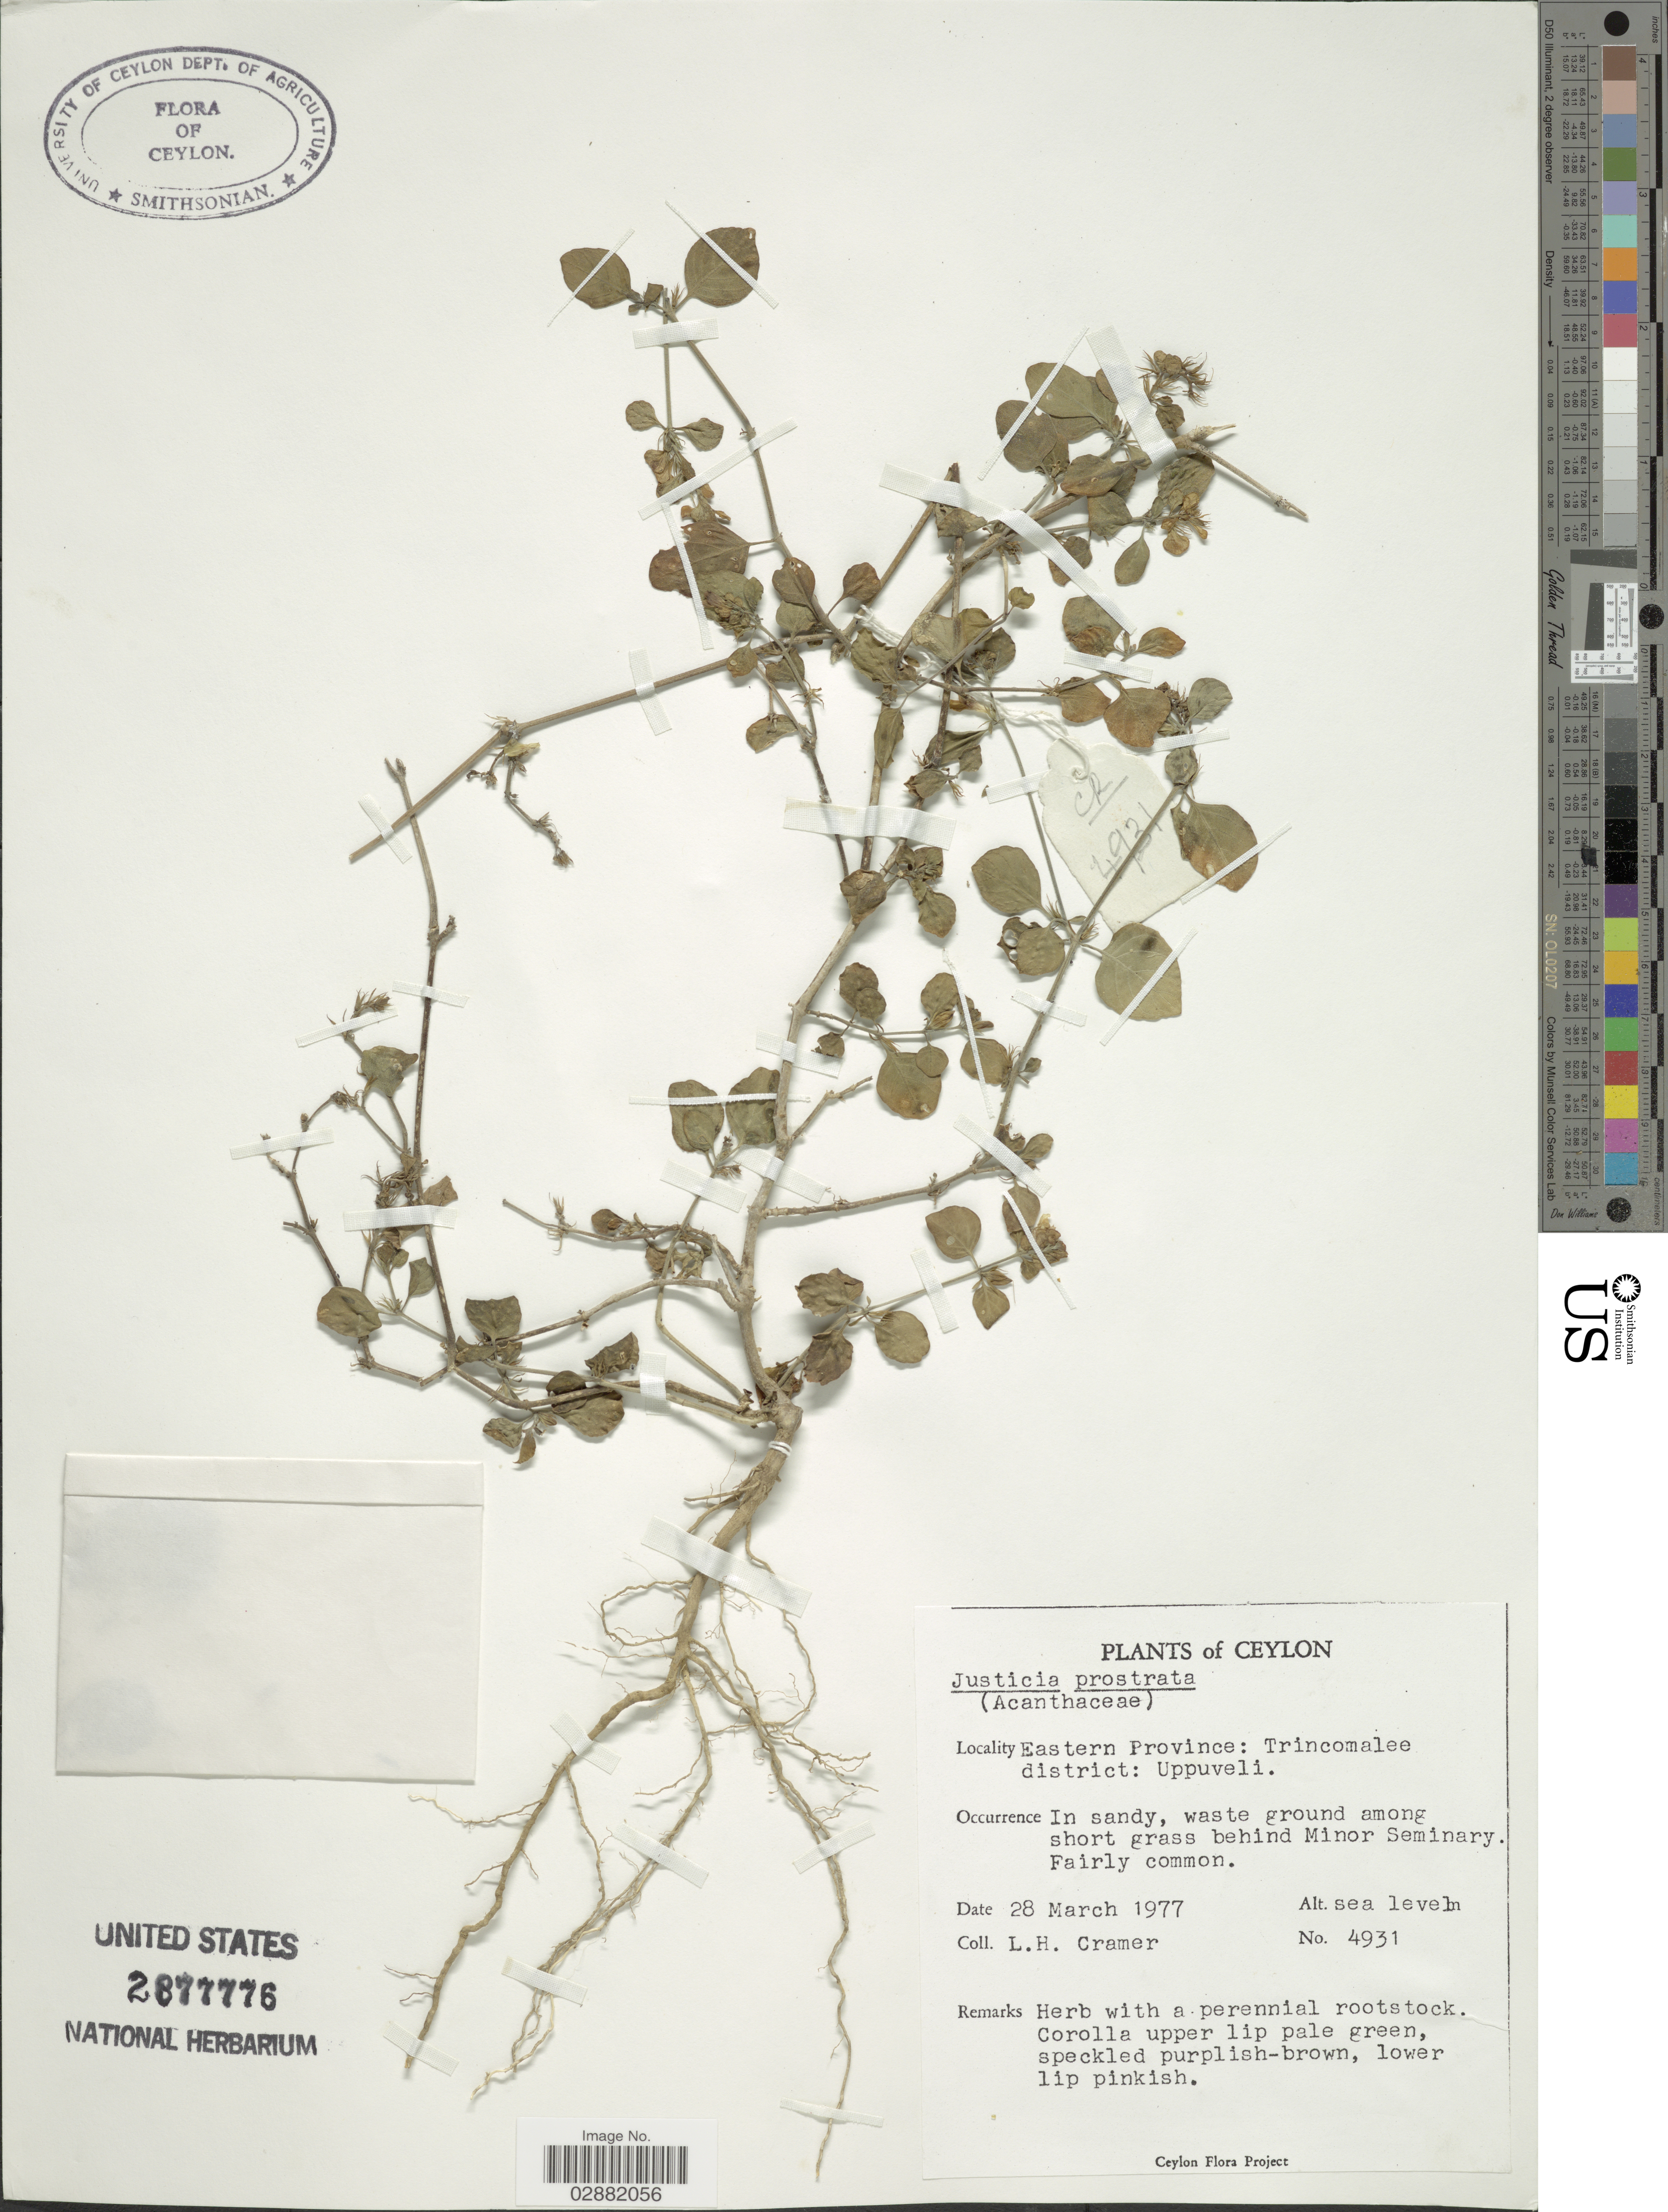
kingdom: Plantae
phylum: Tracheophyta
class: Magnoliopsida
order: Lamiales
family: Acanthaceae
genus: Justicia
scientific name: Justicia prostrata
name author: Gamble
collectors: L. H. Cramer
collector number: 4931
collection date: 1977-03-28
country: Sri Lanka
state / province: Eastern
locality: Ceylon, Trincomalee district, Uppuveli, In sandy, waste ground among short grass behind Minor Seminary.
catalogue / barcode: US 2877776